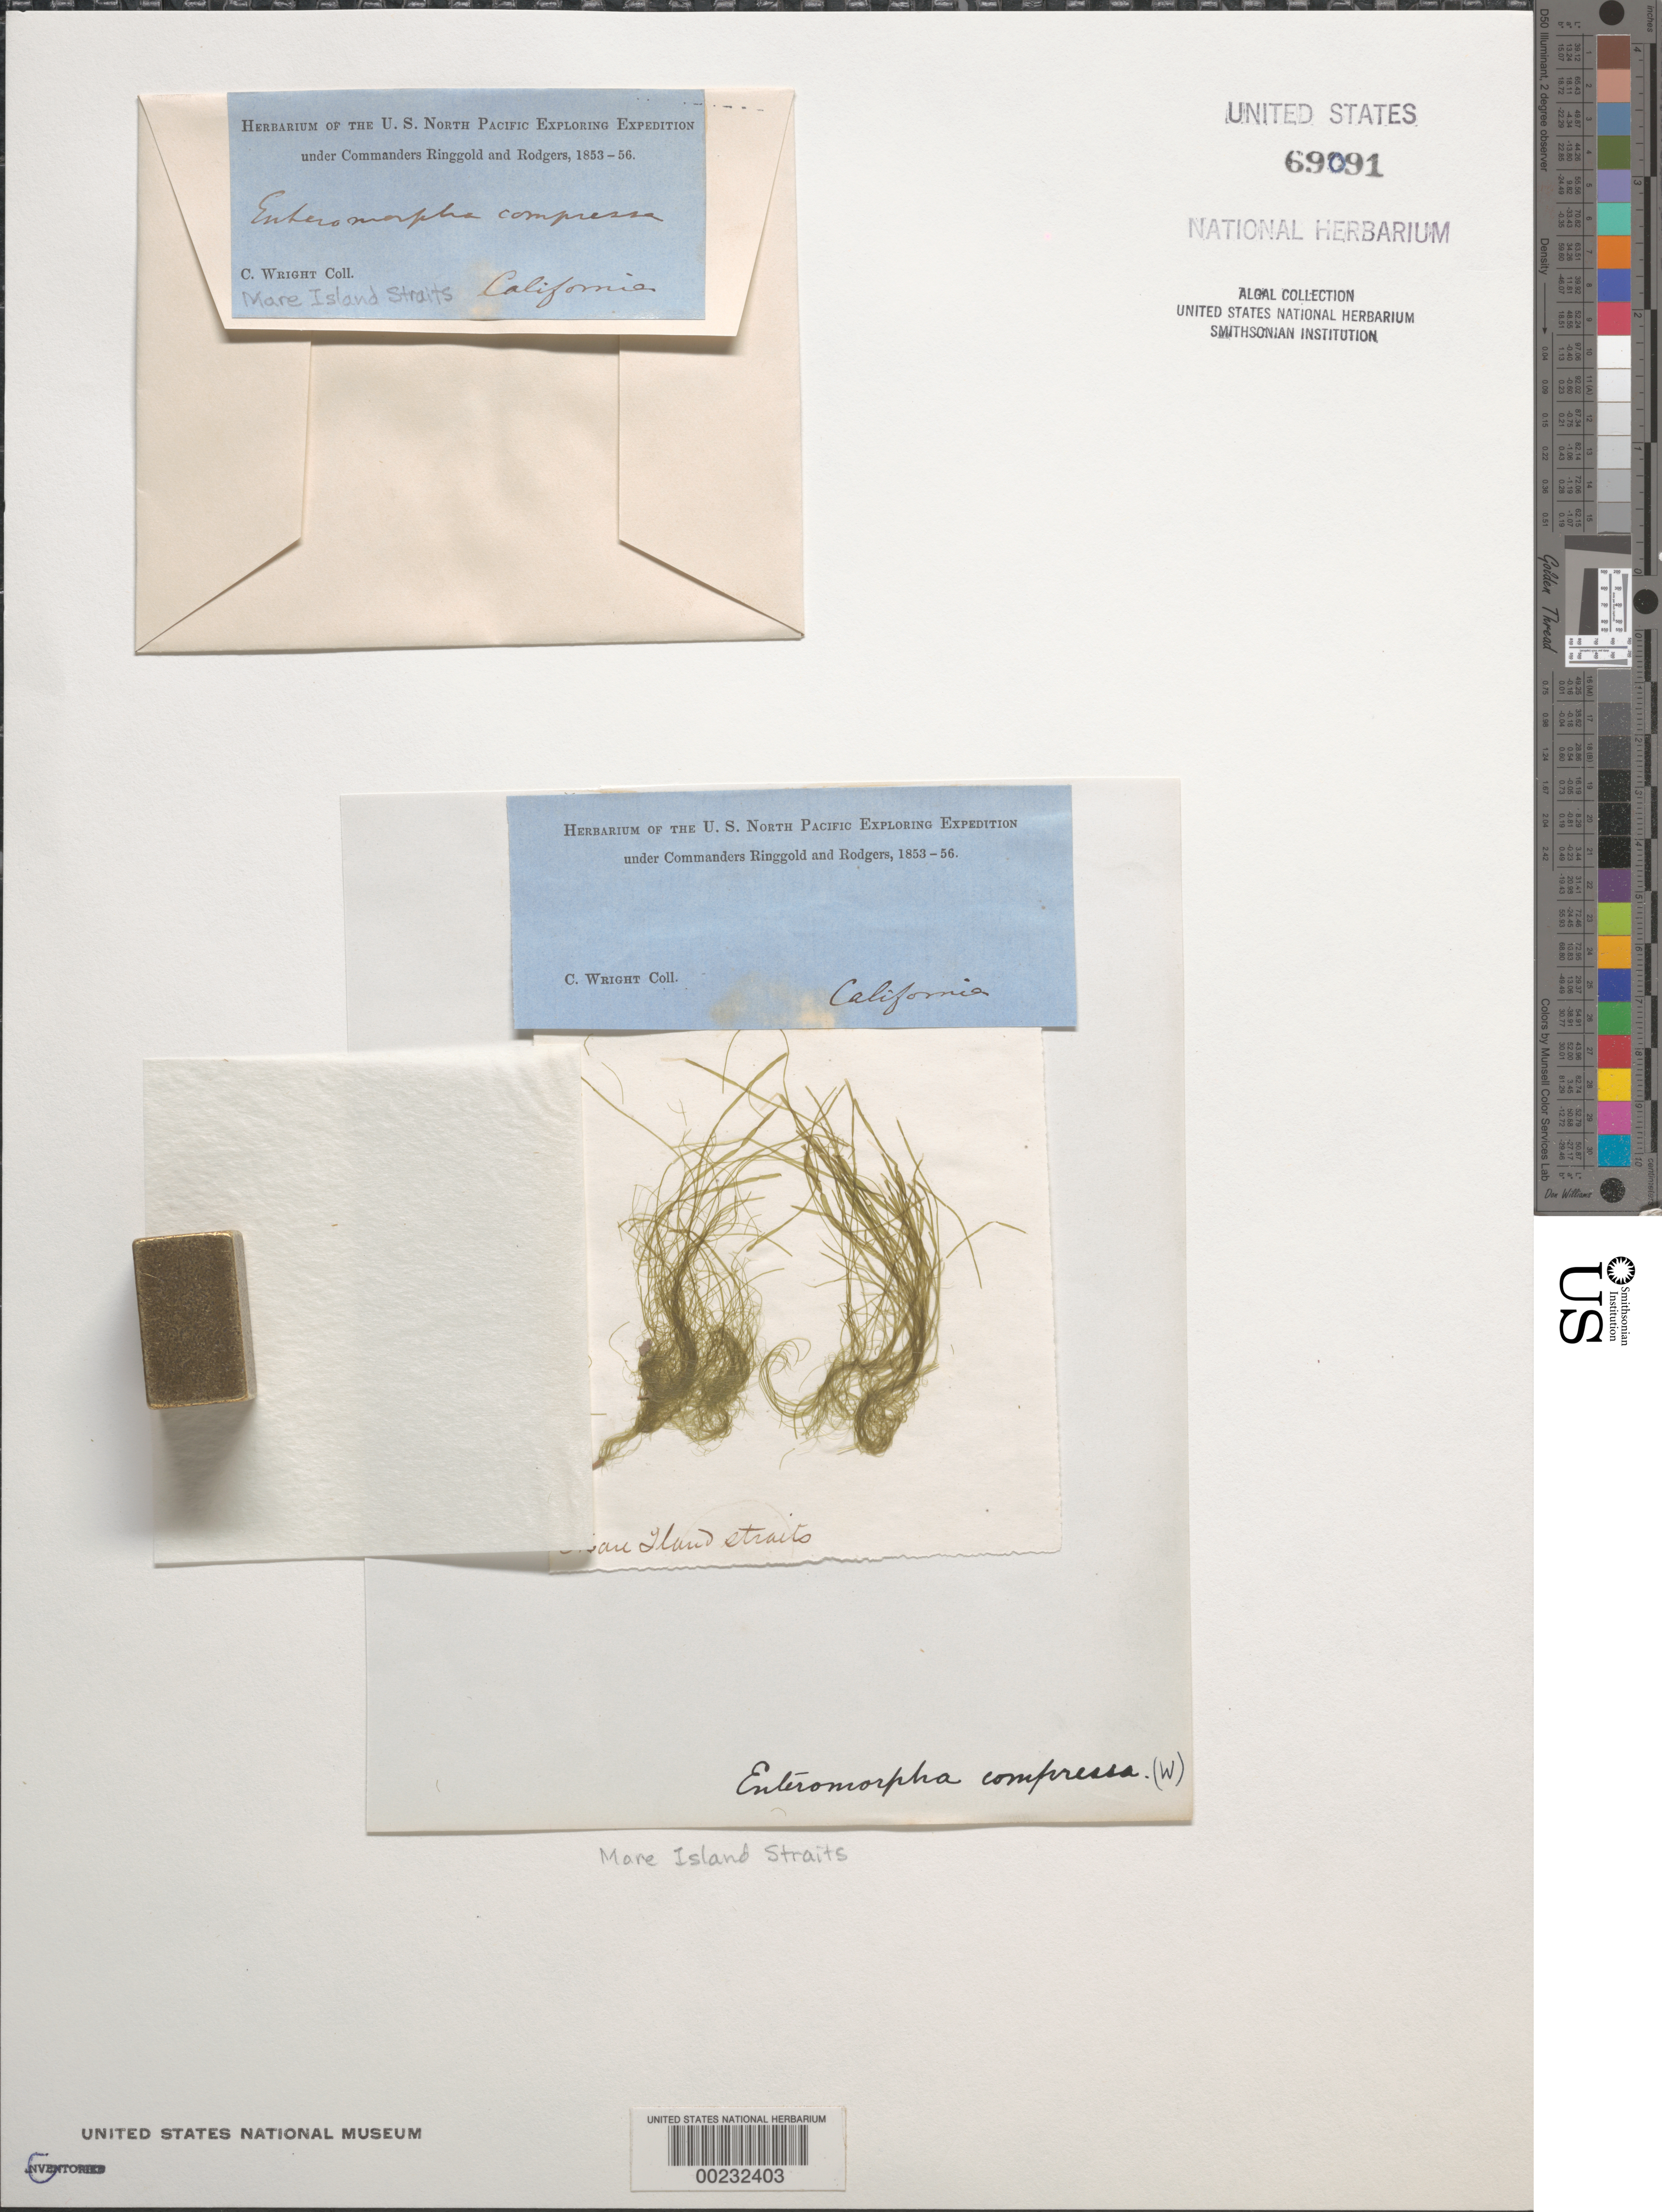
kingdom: Plantae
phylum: Chlorophyta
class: Ulvophyceae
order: Ulvales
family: Ulvaceae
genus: Ulva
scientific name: Ulva compressa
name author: L.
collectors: C. Wright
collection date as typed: Oct 1855 TO -- Jan 1856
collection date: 1855-10/1856-01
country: United States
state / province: California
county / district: Contra Costa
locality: Mare Island Straits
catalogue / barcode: US 69091